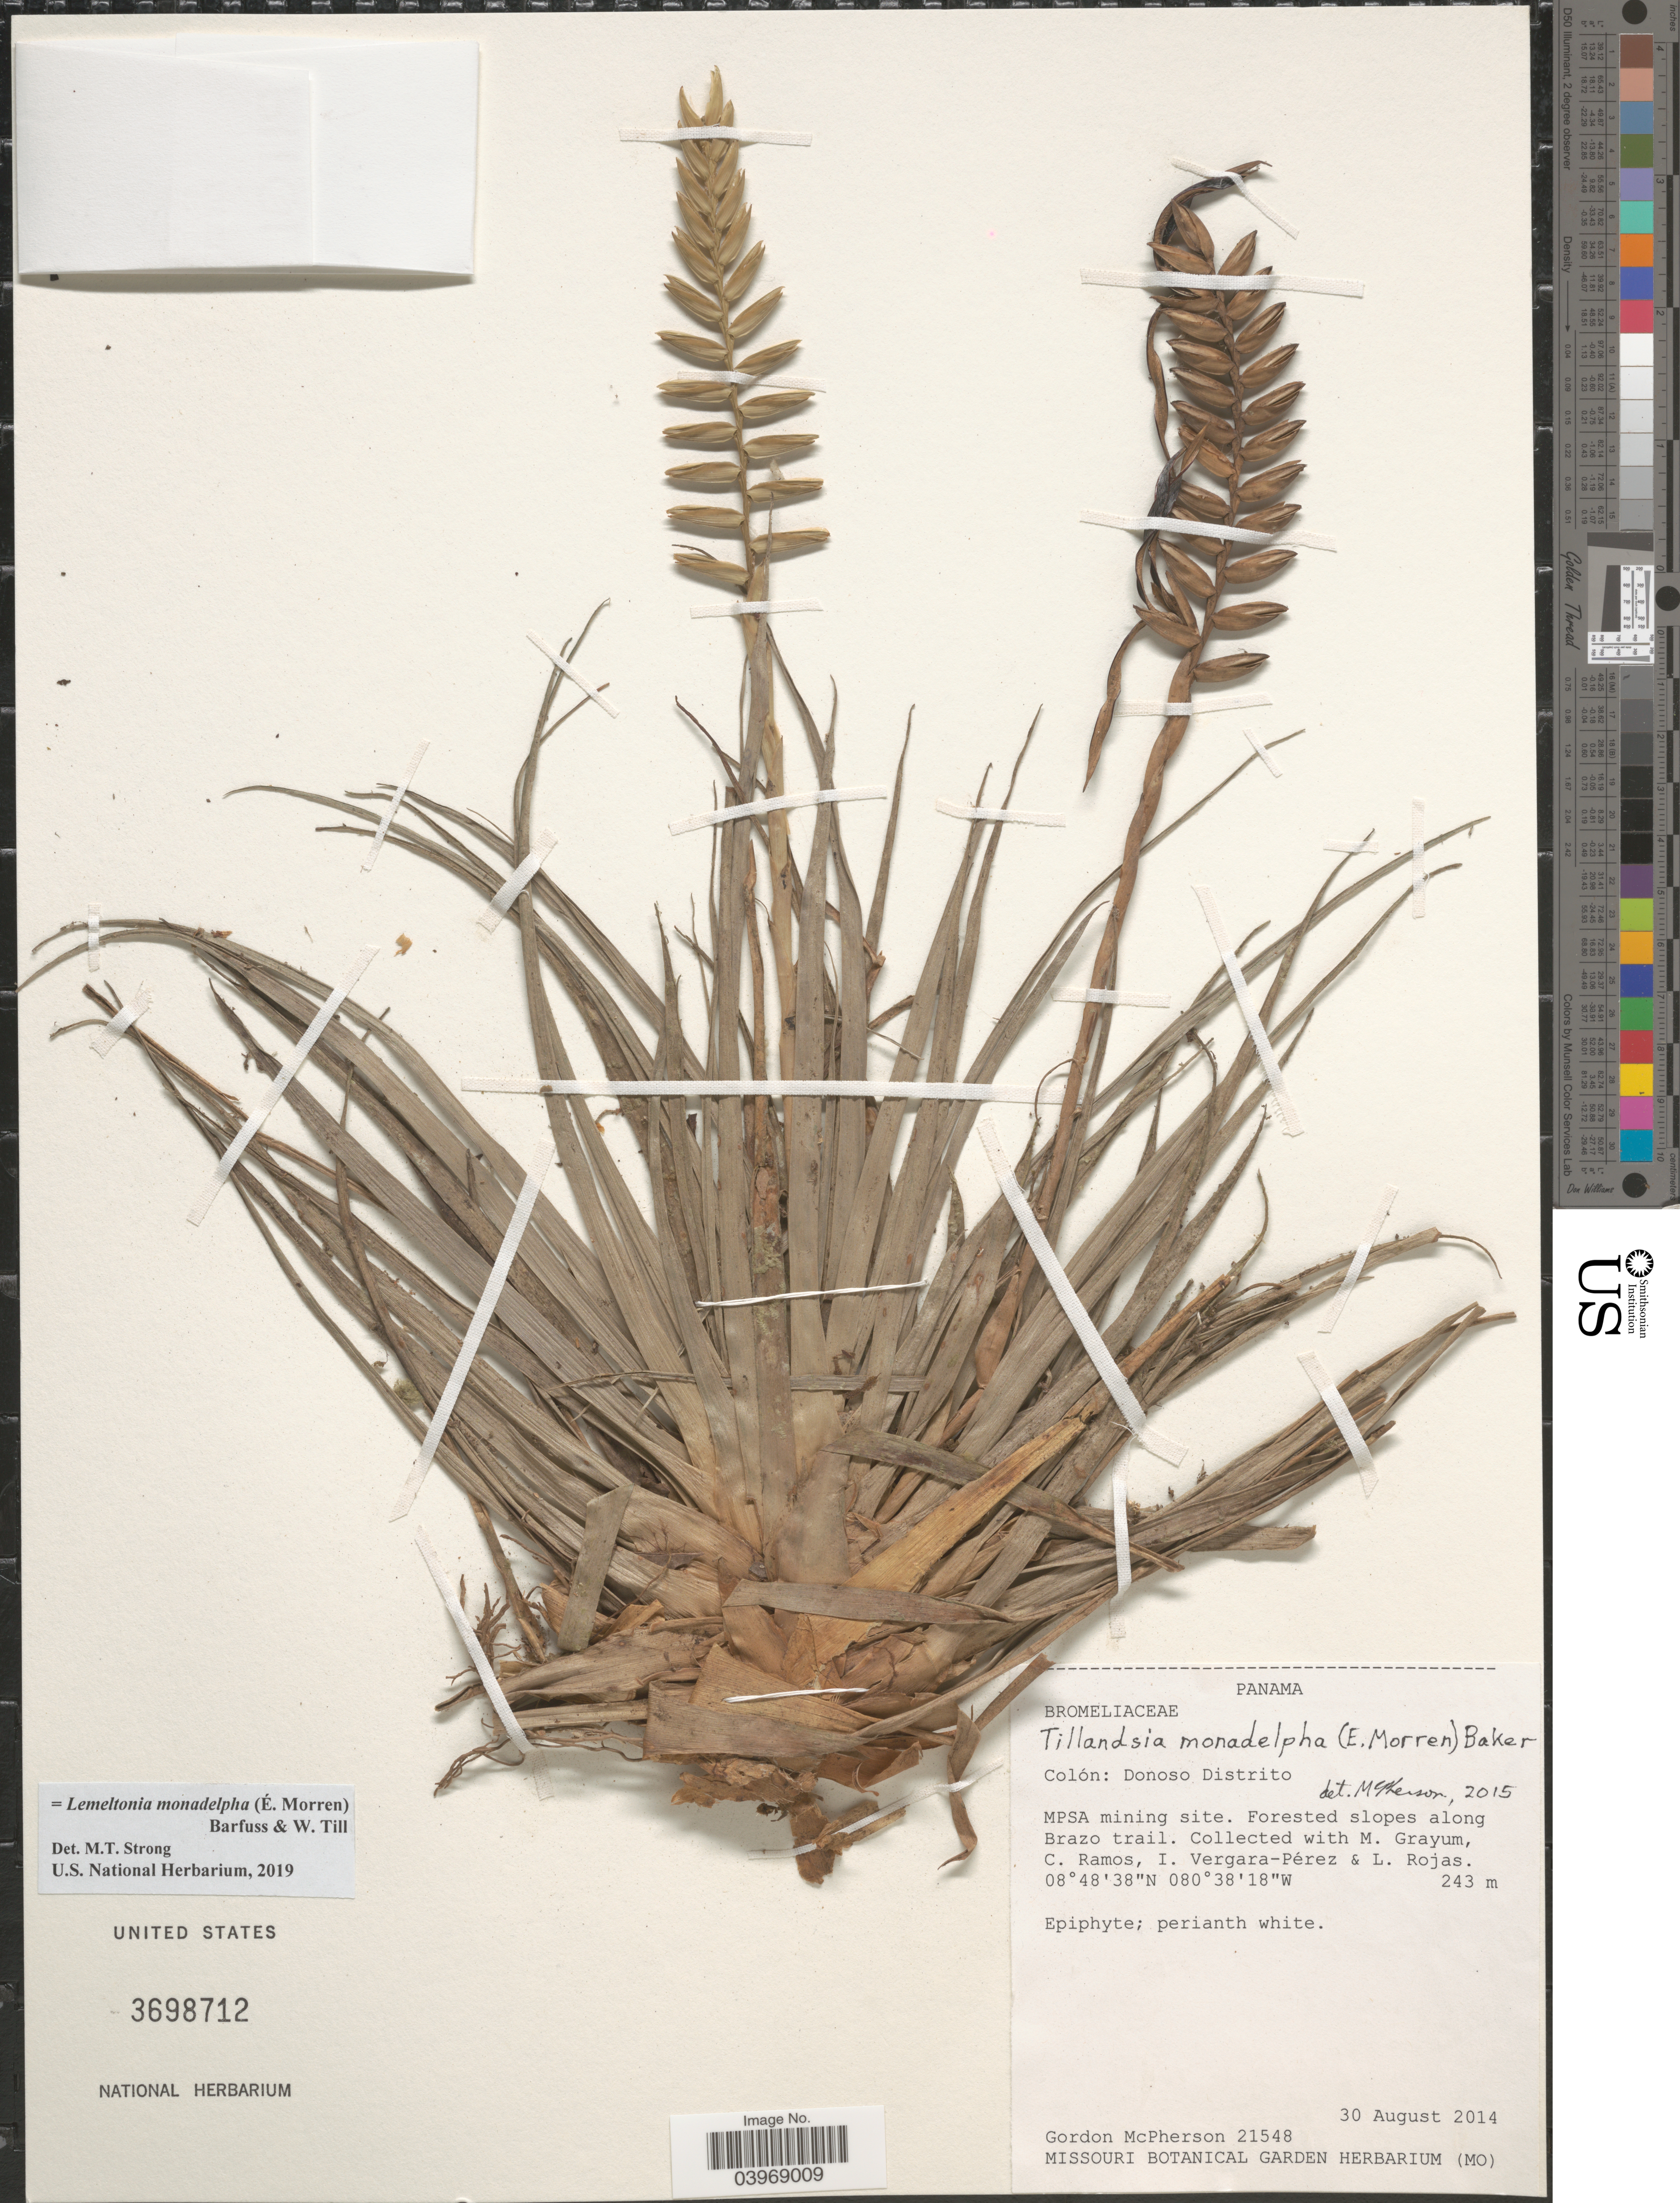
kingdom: Plantae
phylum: Tracheophyta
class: Liliopsida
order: Poales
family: Bromeliaceae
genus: Lemeltonia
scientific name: Lemeltonia monadelpha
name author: (É. Morren) Barfuss & W. Till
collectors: G. McPherson, M. H. Grayum, C. Ramos, I. Vergara-Pérez & L. Rojas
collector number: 21548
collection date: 2014-08-30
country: Panama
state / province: Colón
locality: Donoso Distrito. MPSA mining site. Along Brazo trail.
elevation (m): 243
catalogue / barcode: US 3698712